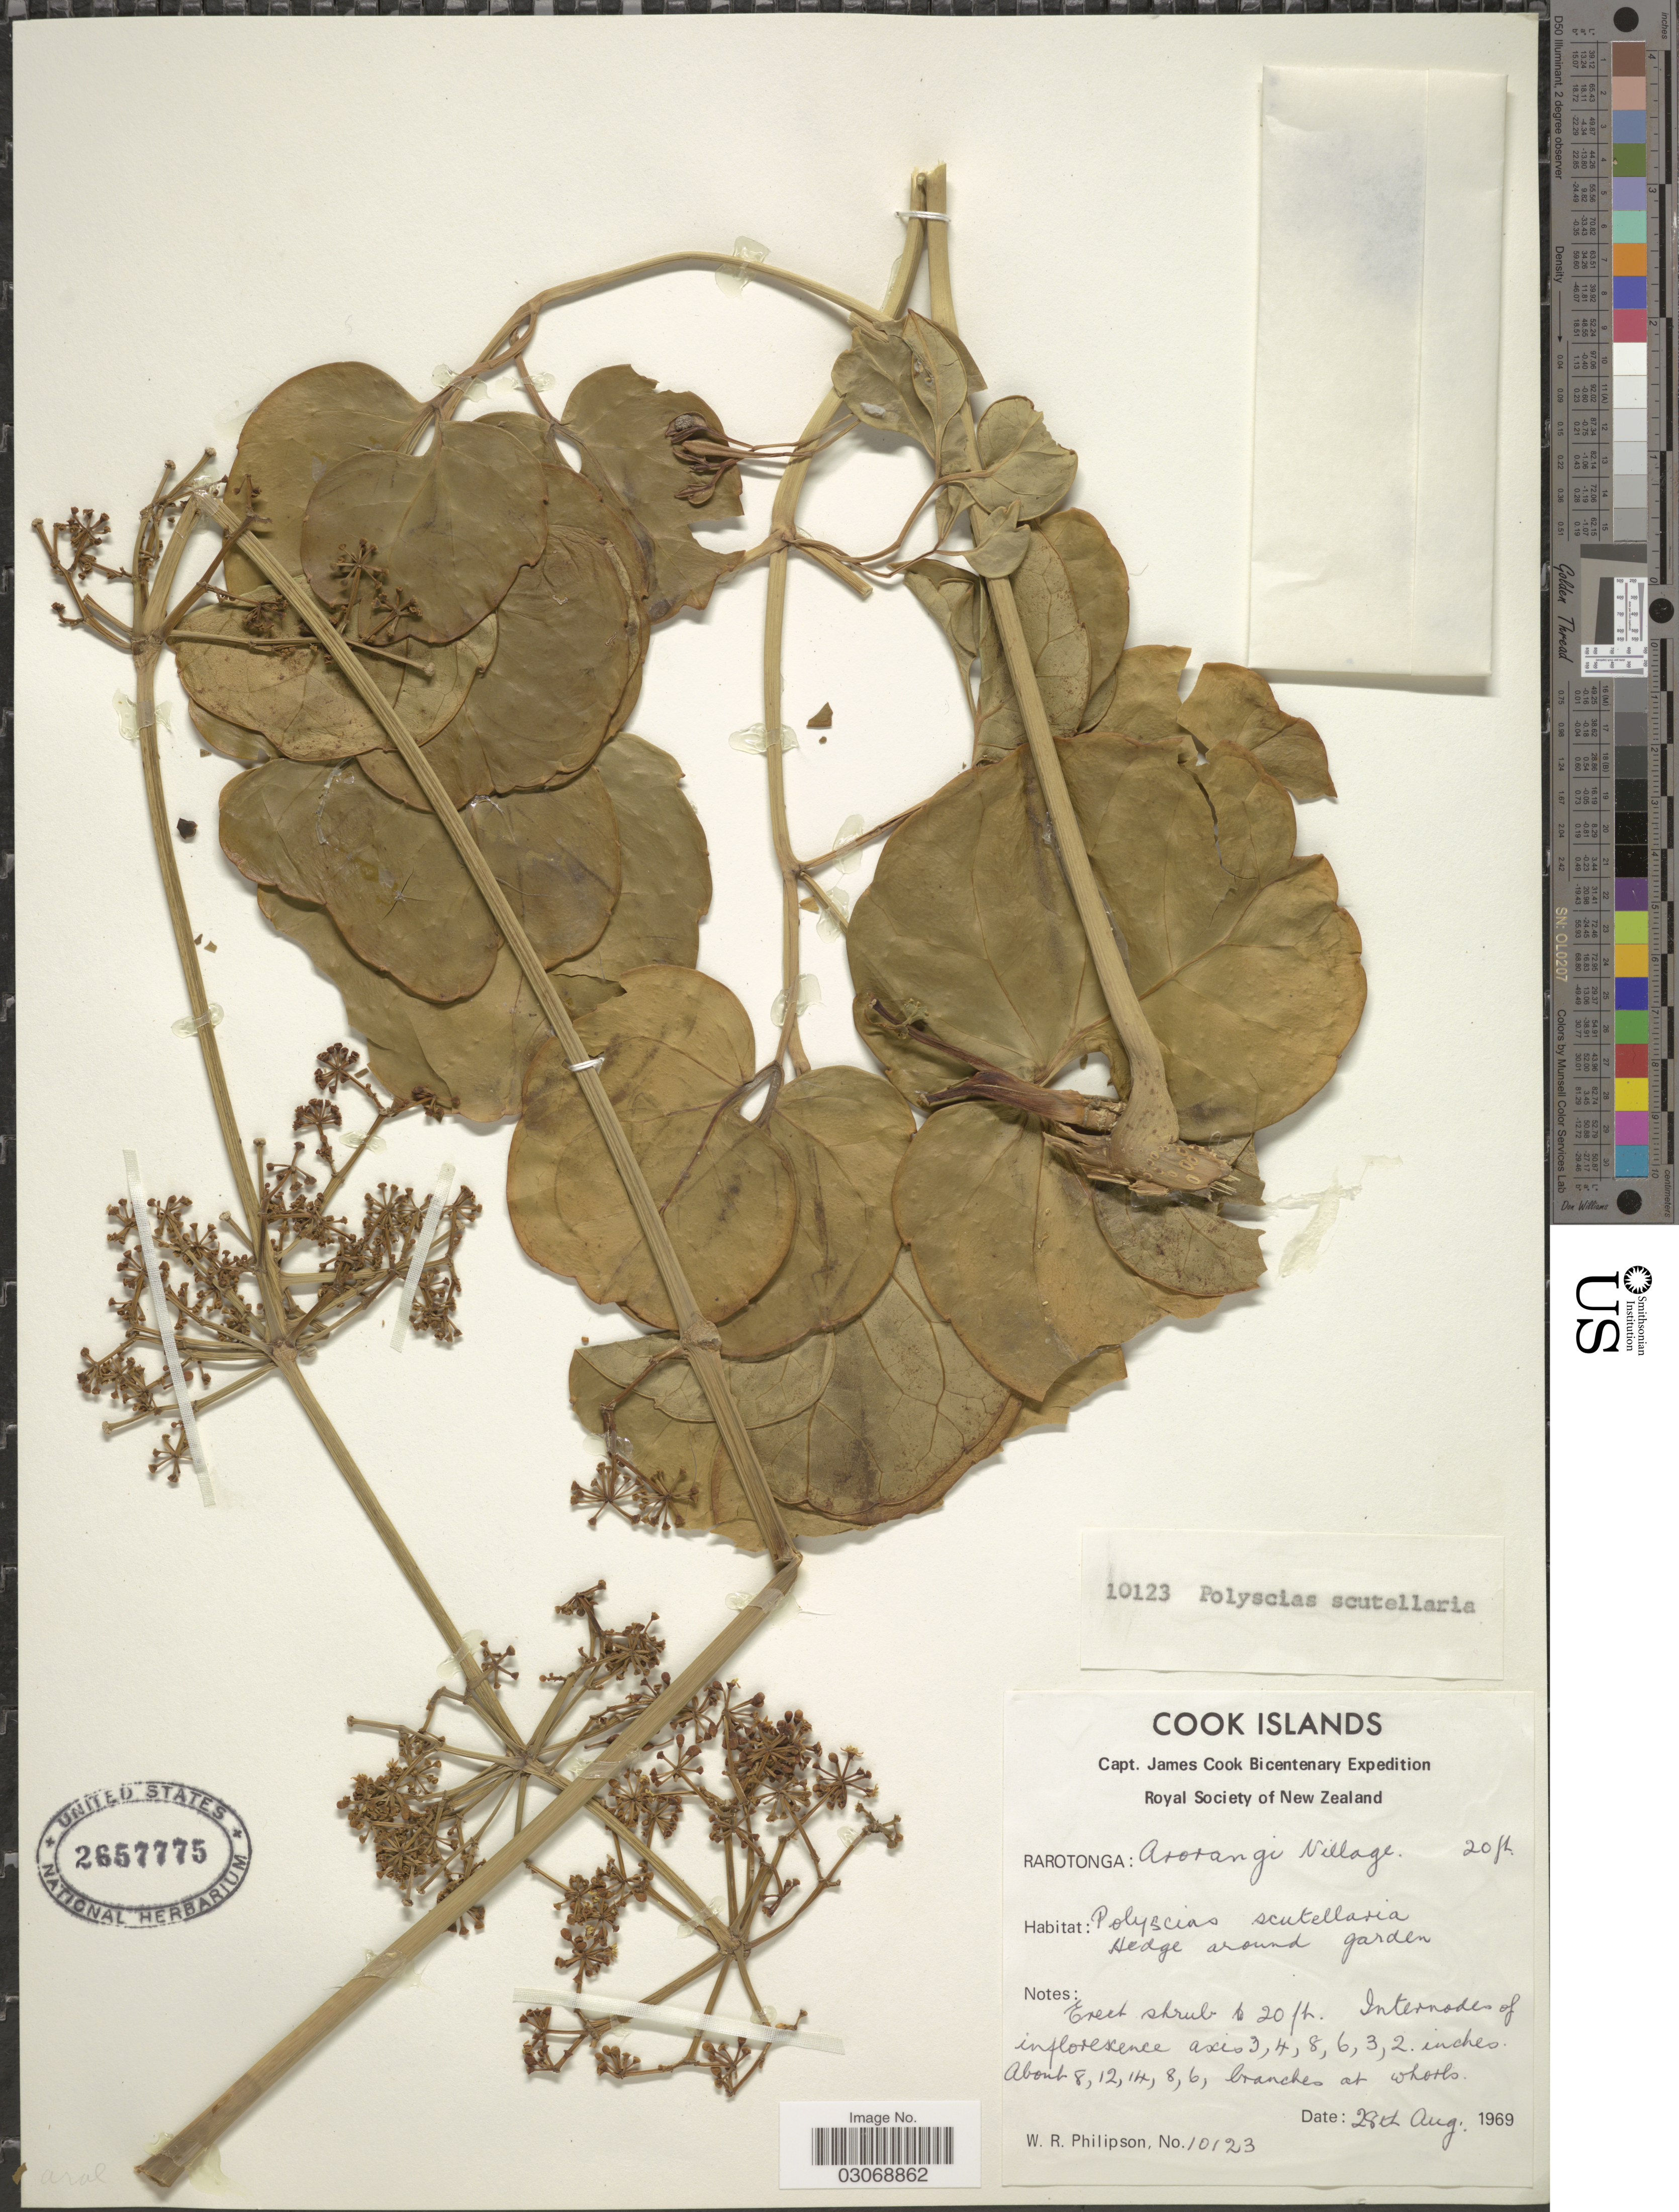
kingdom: Plantae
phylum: Tracheophyta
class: Magnoliopsida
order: Apiales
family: Araliaceae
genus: Polyscias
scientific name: Polyscias sp.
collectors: W. R. Philipson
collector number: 10123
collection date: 1969-08-28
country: Cook Islands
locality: Rarotonga: Arorangi Village.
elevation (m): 6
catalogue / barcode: US 2657775